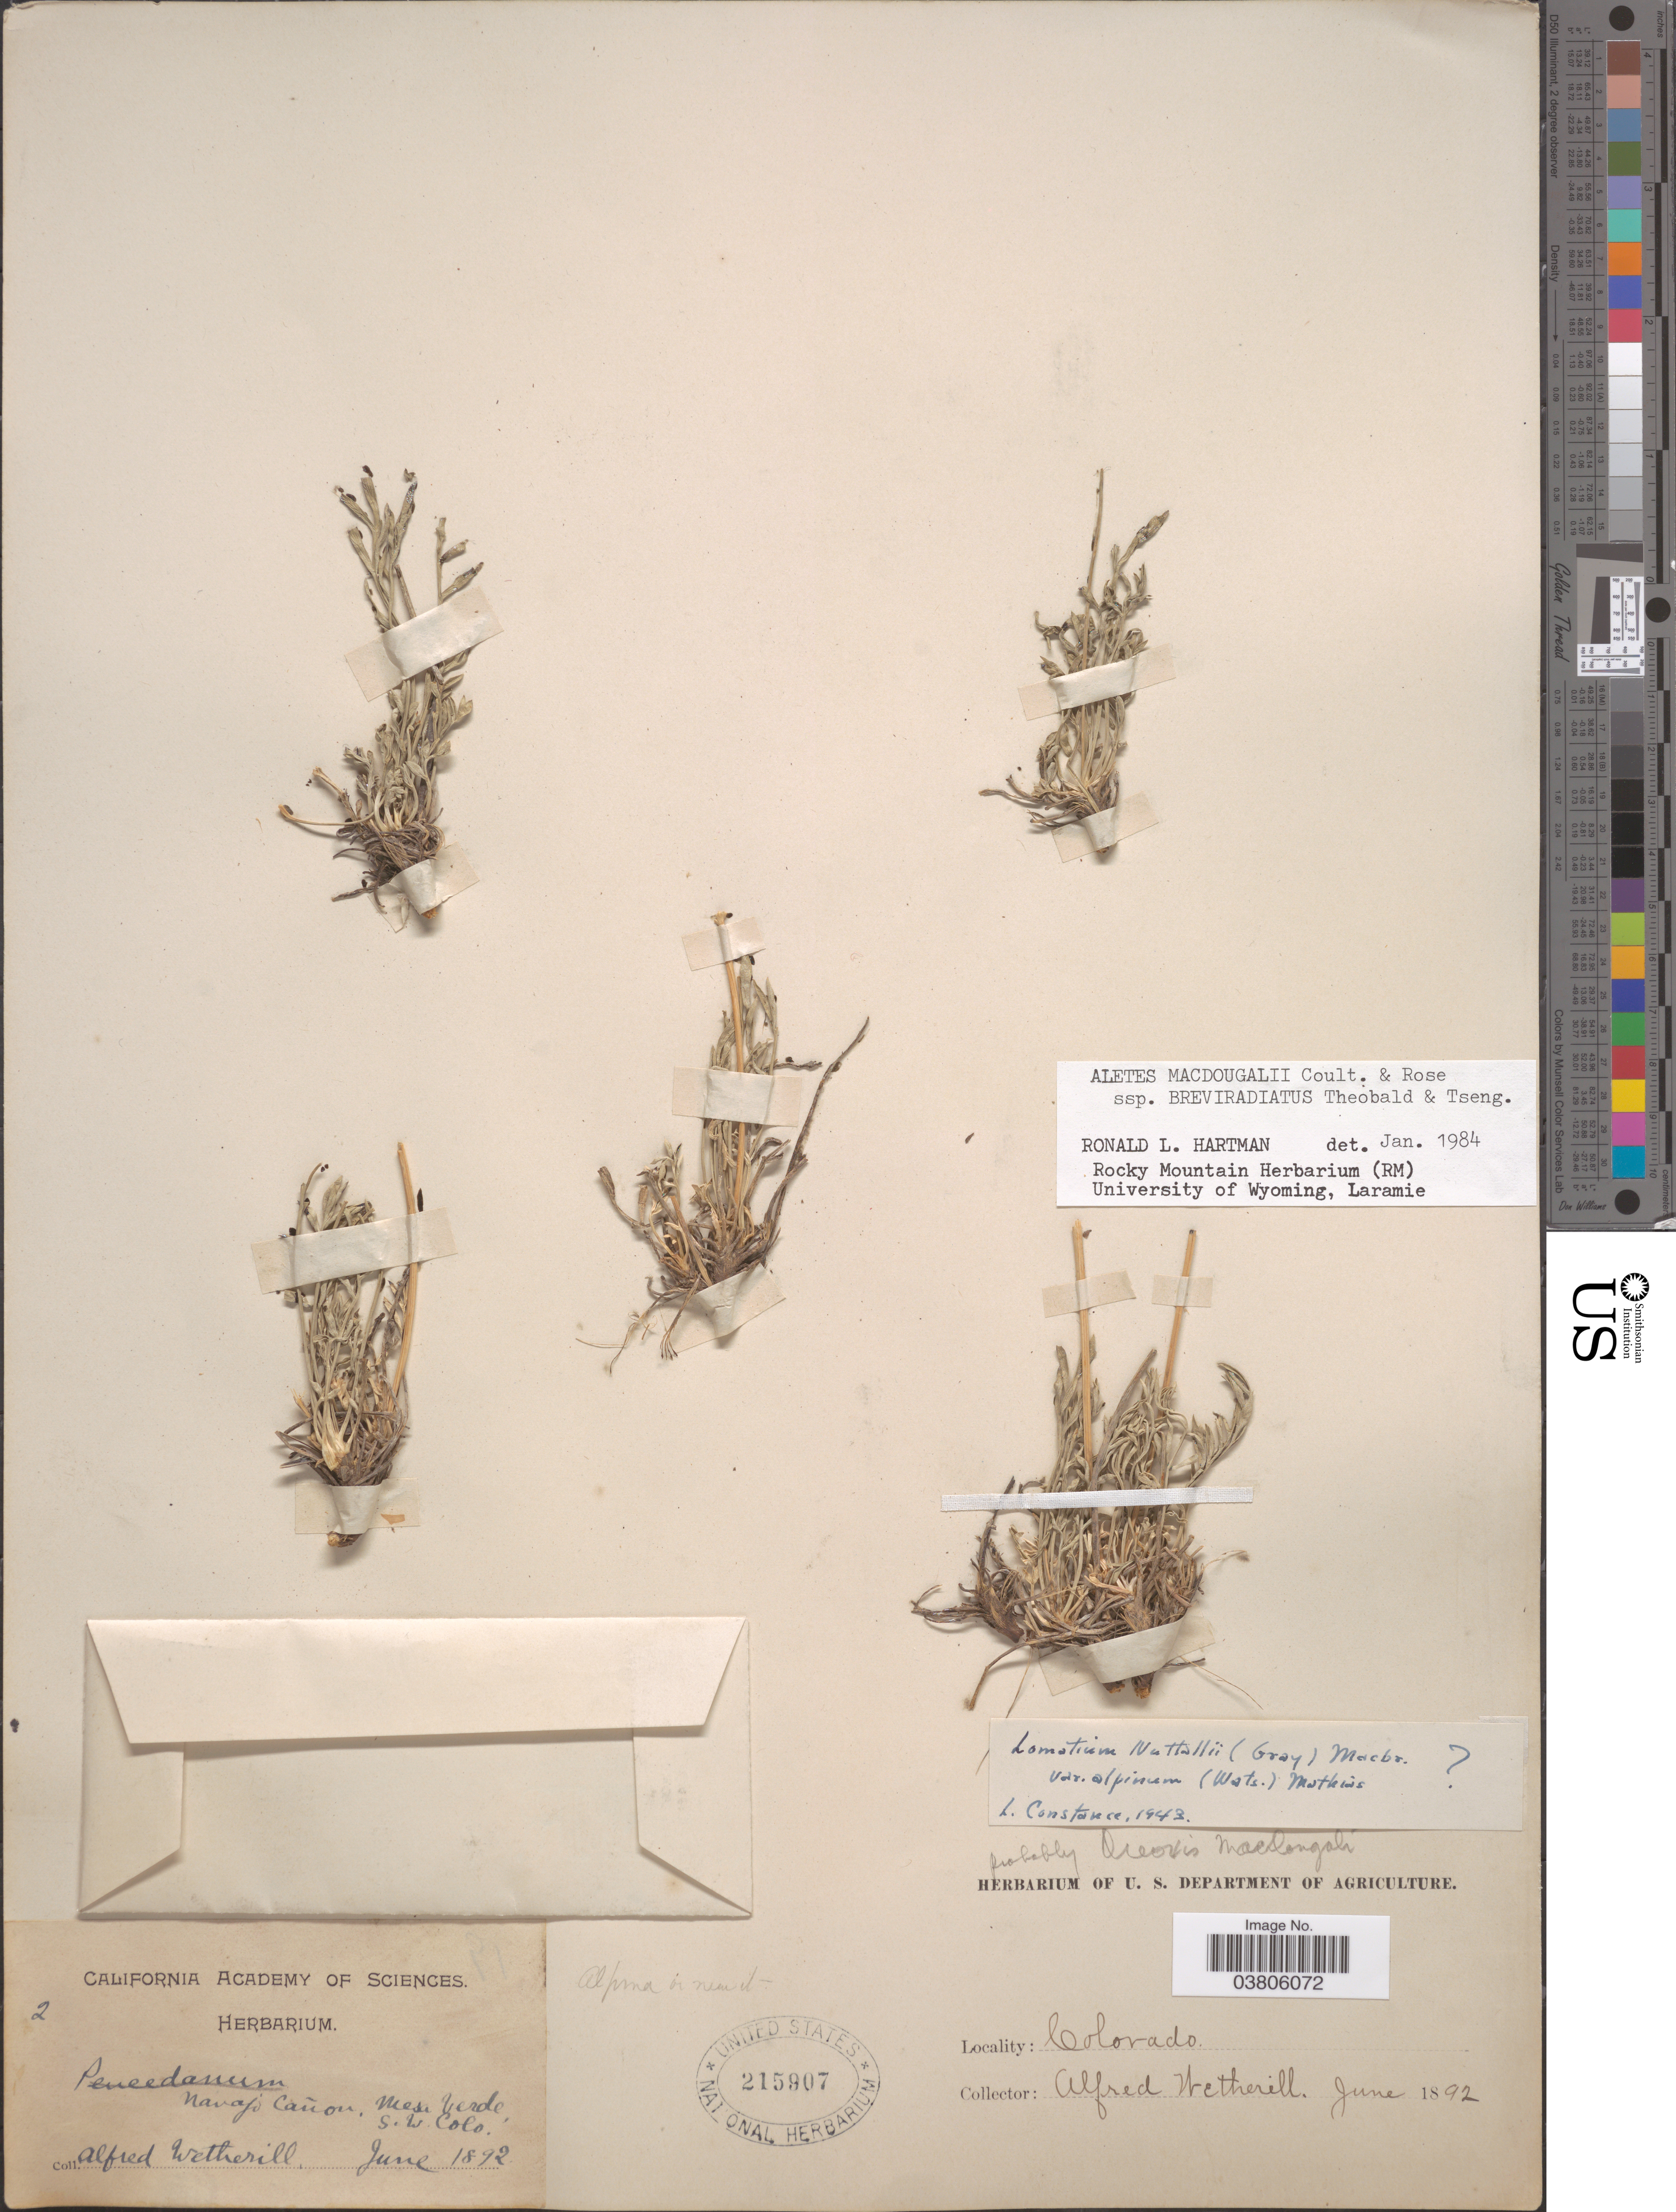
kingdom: Plantae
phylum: Tracheophyta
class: Magnoliopsida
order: Apiales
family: Apiaceae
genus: Aletes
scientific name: Aletes macdougalii subsp. breviradiatus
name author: W.L. Theob. & C.C. Tseng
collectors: A. Wetherill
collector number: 2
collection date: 1892-06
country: United States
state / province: Colorado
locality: Navajo Cañon, Mesa Verde. S. W. Colo.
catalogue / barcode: US 215907